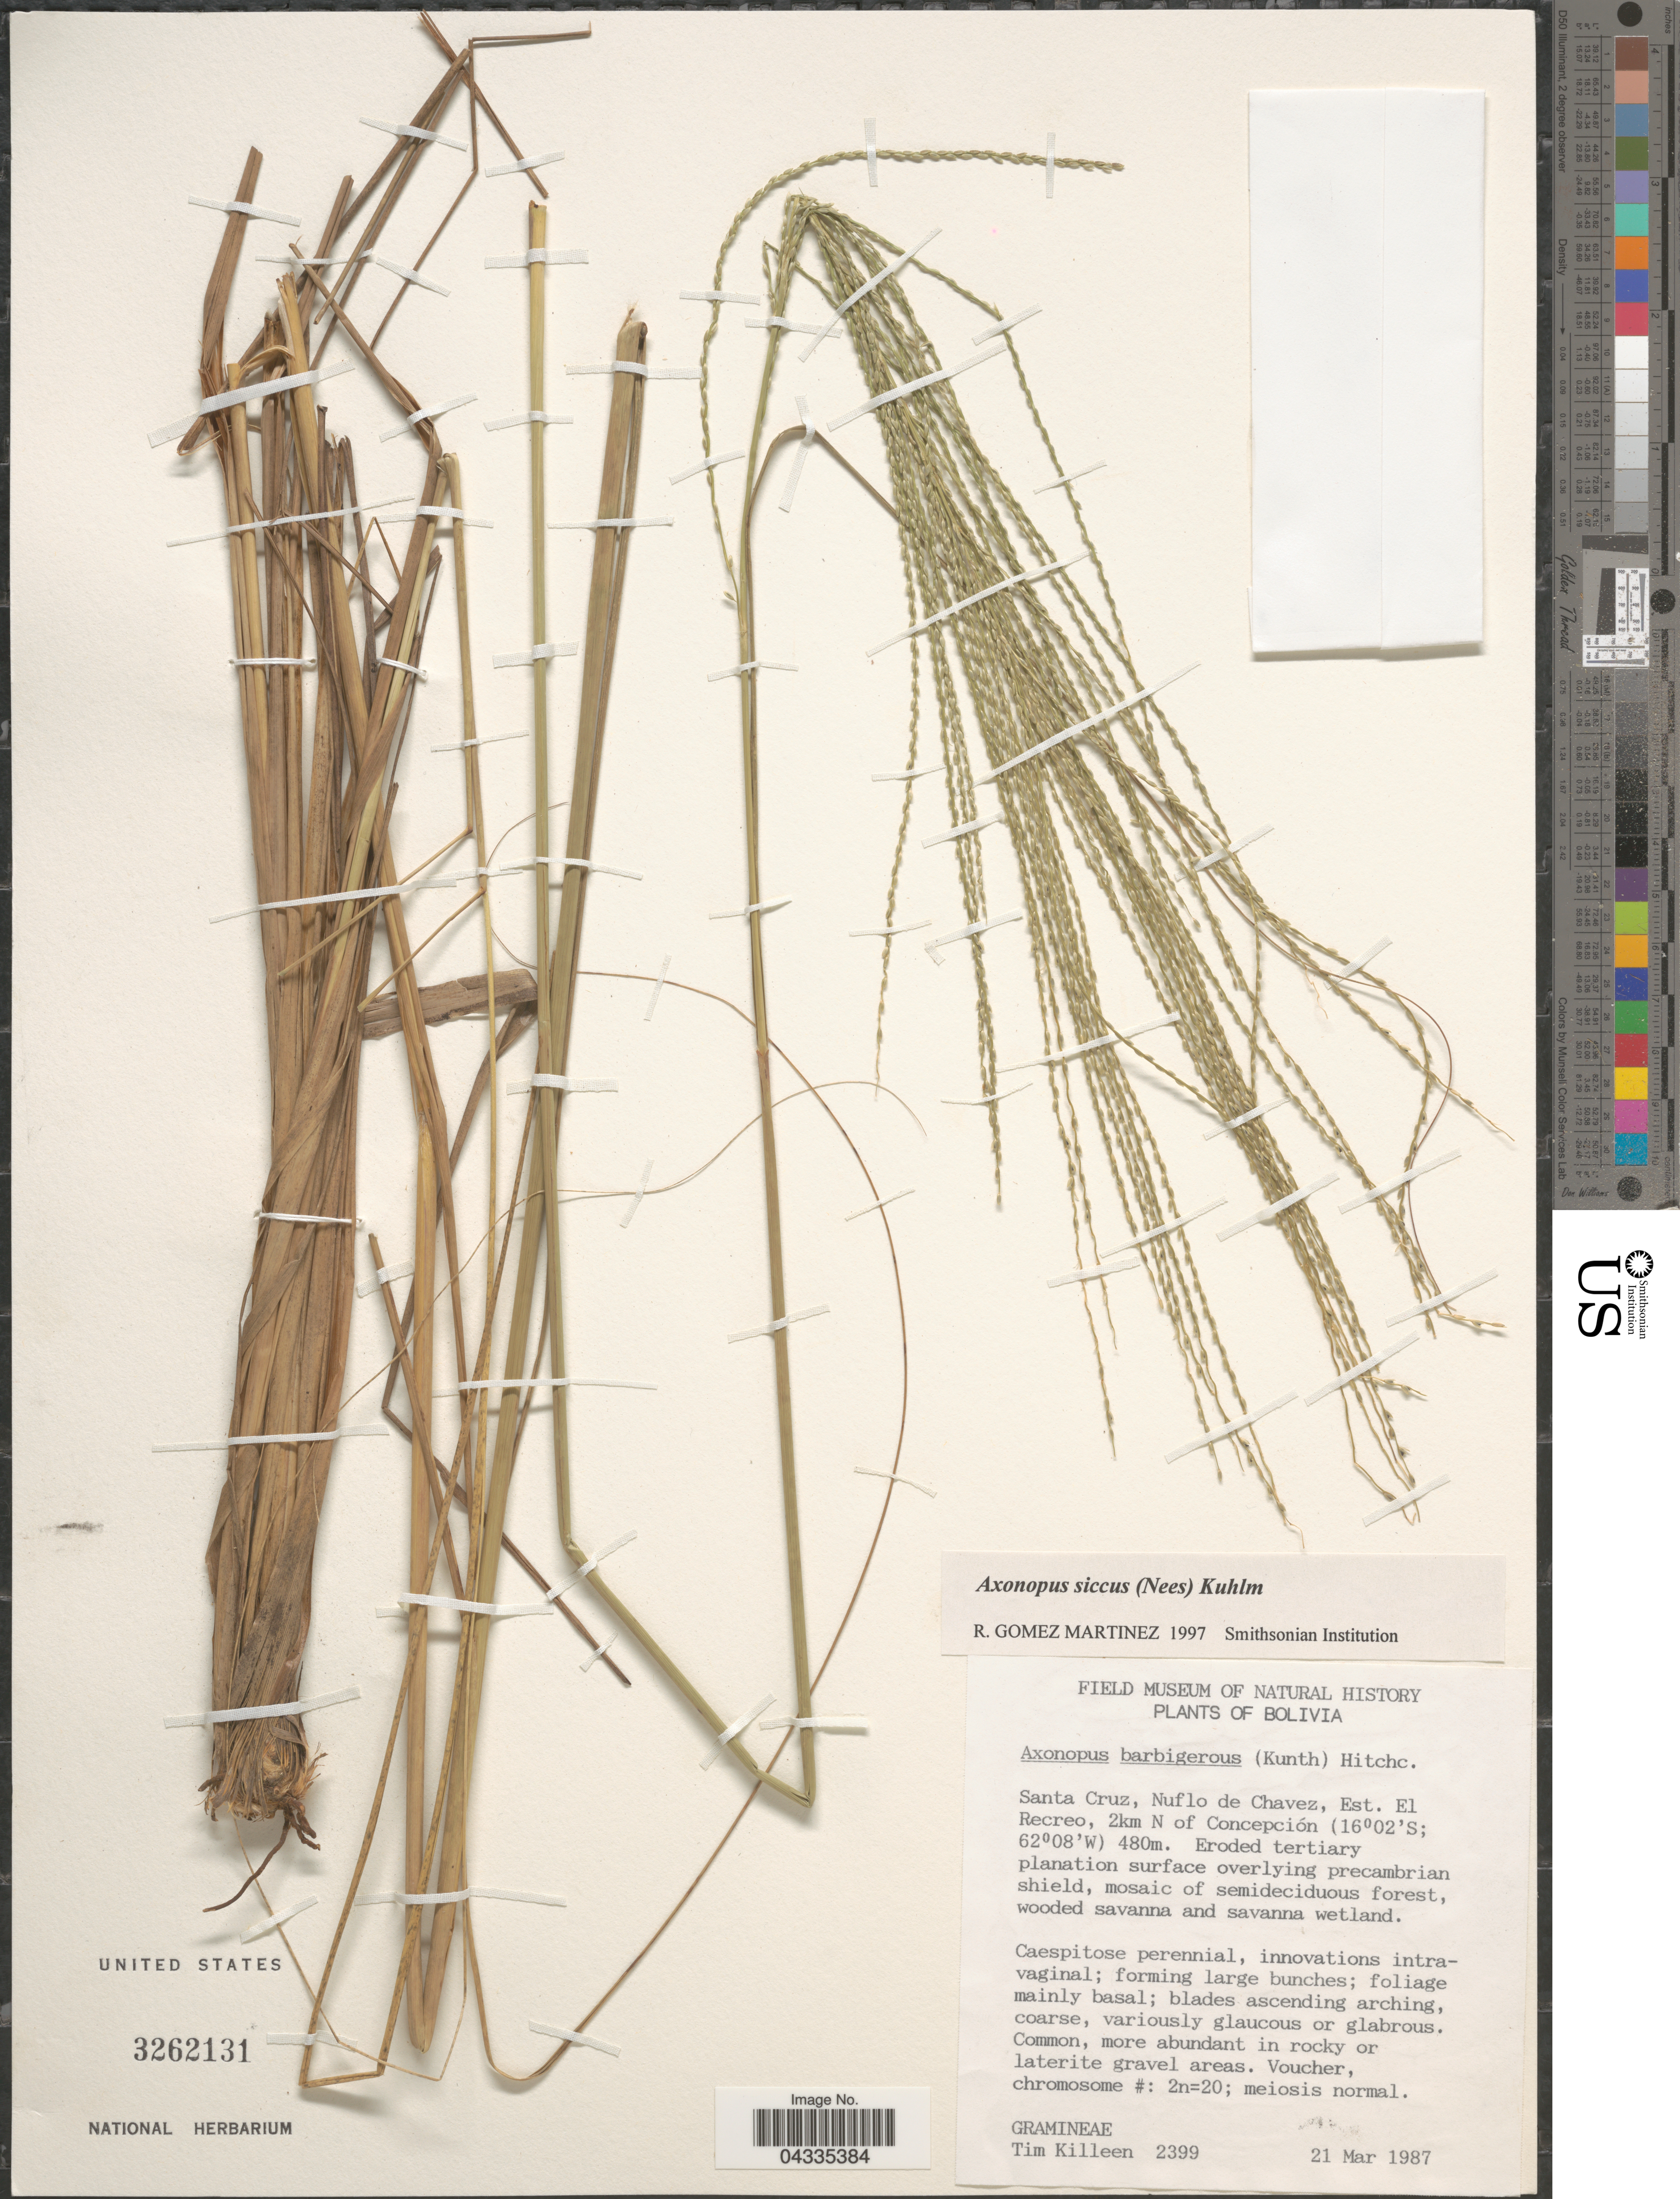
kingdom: Plantae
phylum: Tracheophyta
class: Liliopsida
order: Poales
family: Poaceae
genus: Axonopus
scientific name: Axonopus siccus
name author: (Nees) Kuhlm.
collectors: T. J. Killeen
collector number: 2399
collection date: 1987-03-21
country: Bolivia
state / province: Santa Cruz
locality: Nuflo de Chavez, Est. El Recreo, 2km N of Concepción.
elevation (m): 480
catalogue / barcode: US 3262131